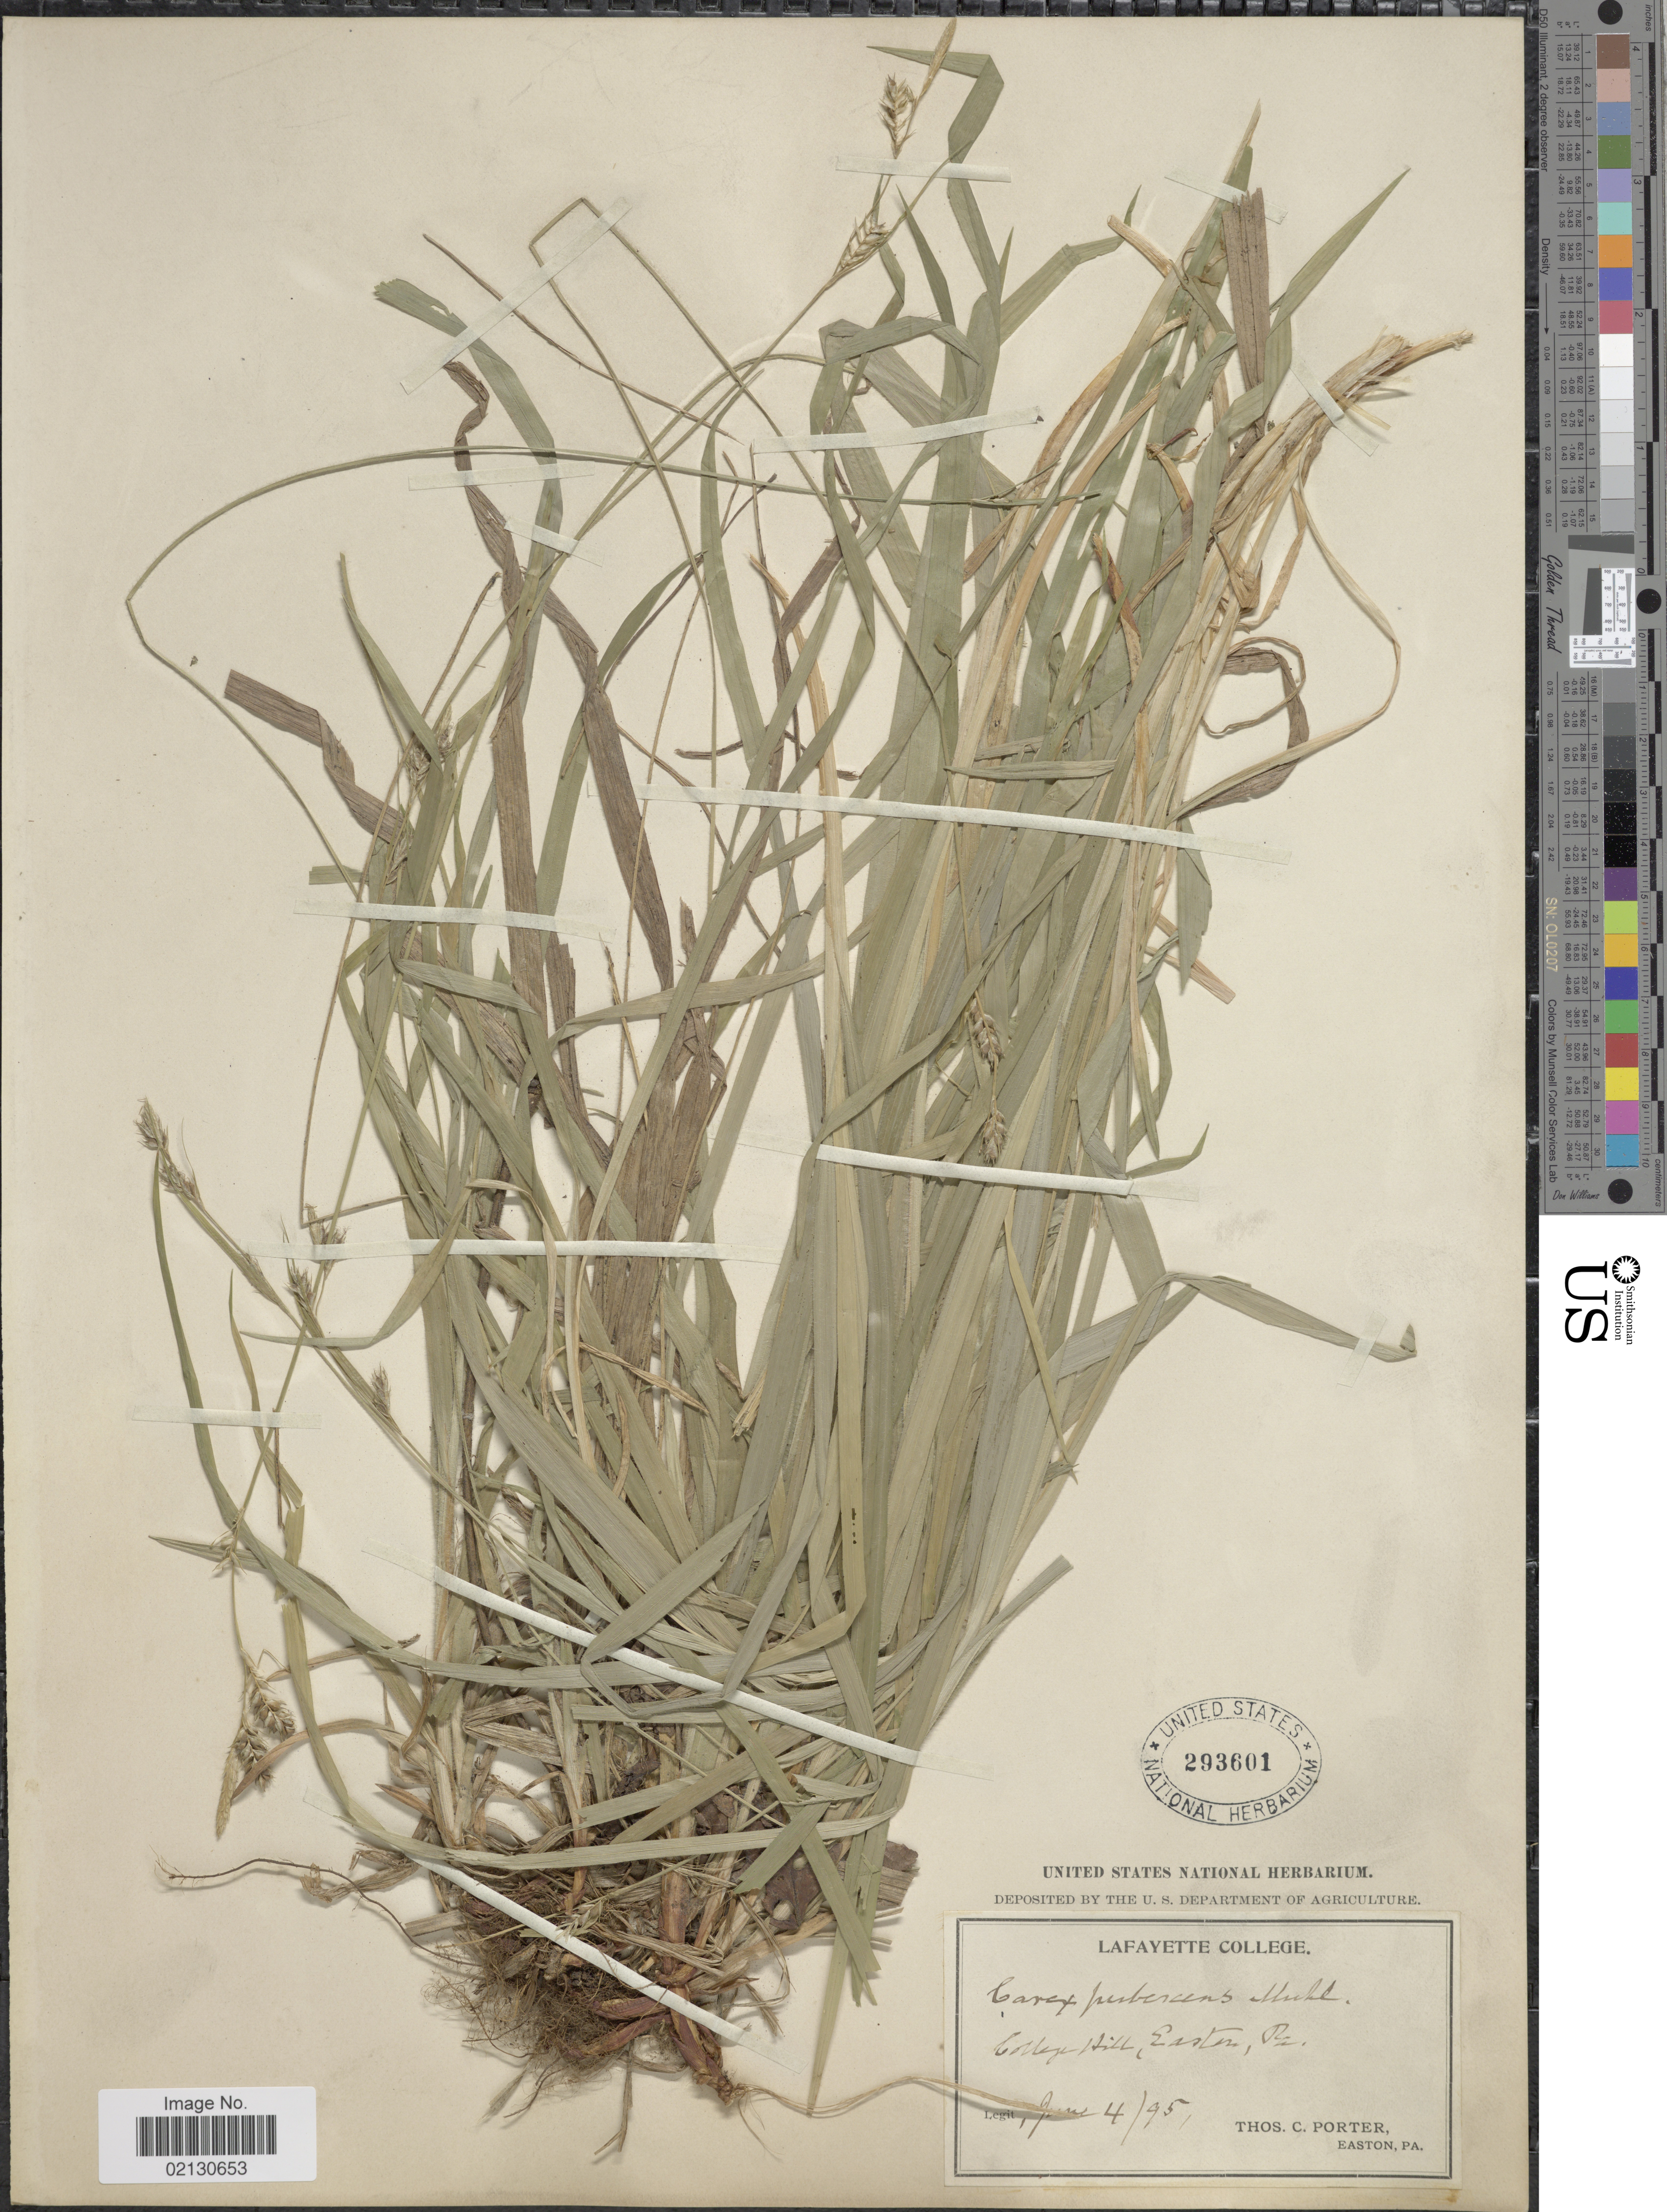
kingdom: Plantae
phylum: Tracheophyta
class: Liliopsida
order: Poales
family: Cyperaceae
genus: Carex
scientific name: Carex hirtifolia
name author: Mack.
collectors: T. Porter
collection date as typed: Transcribed d/m/y: 4/6/95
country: United States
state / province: Pennsylvania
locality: College Hill, Easton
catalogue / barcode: US 293601